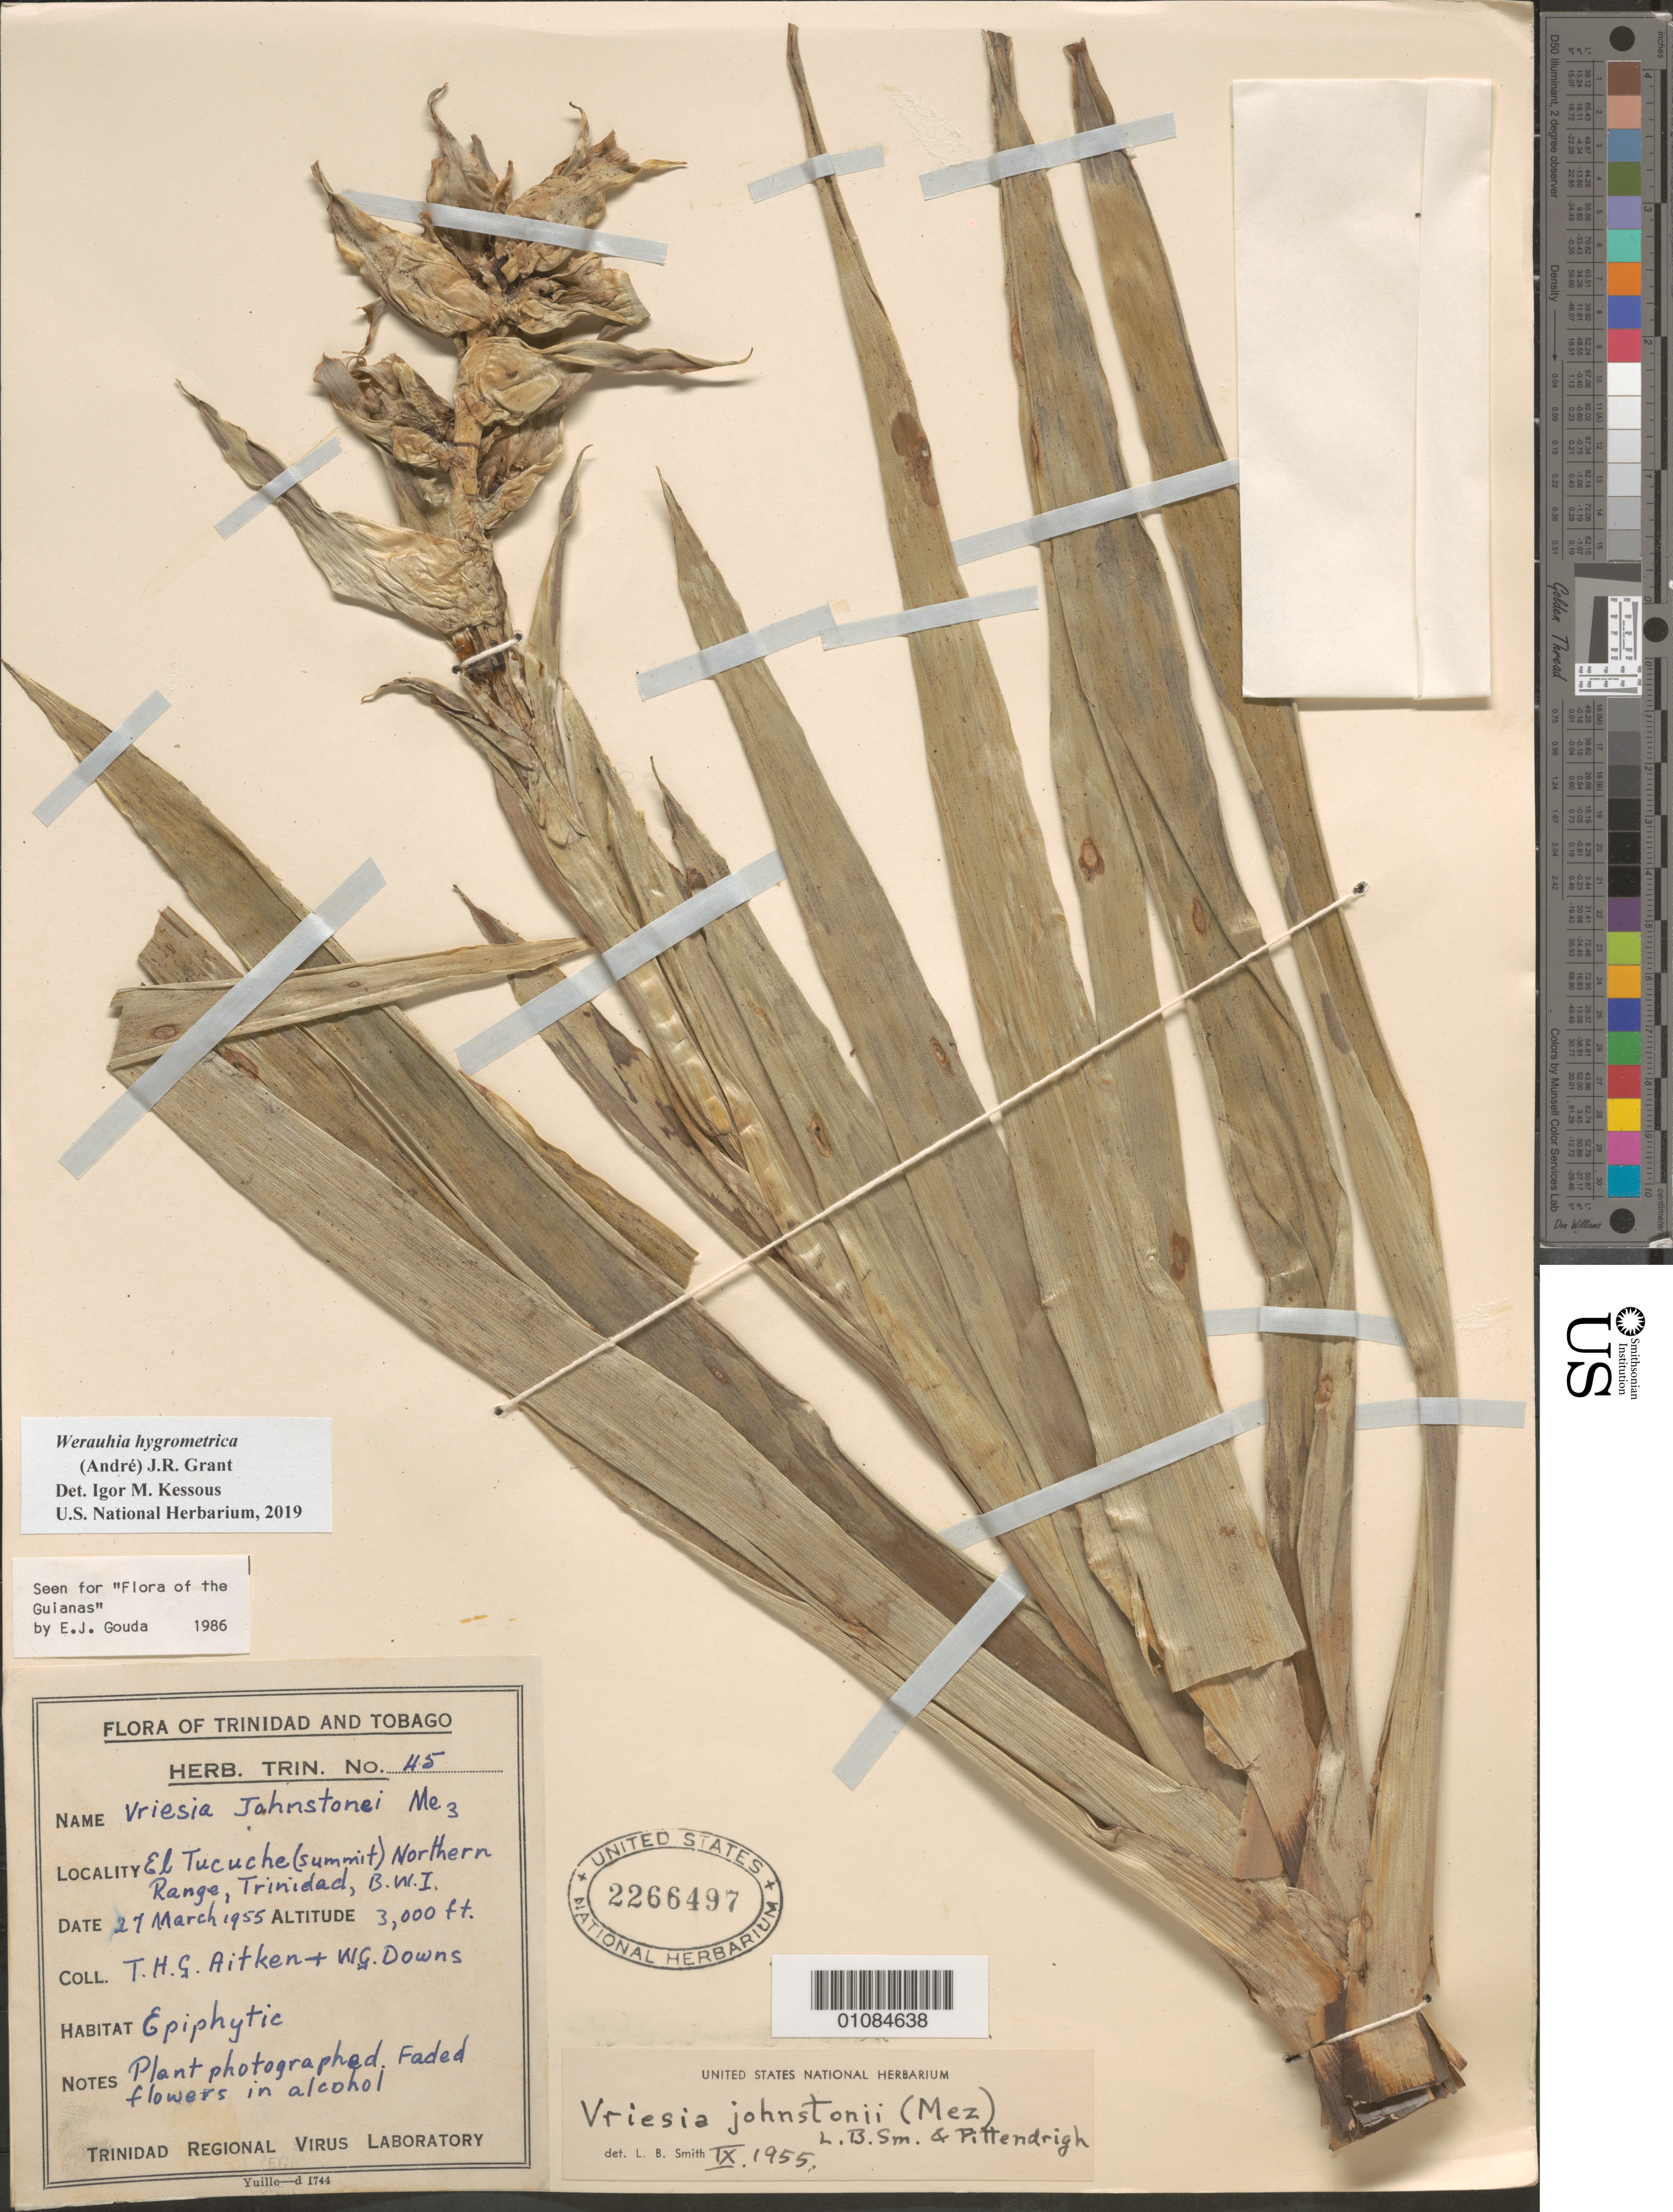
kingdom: Plantae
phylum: Tracheophyta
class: Liliopsida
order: Poales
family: Bromeliaceae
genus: Werauhia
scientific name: Werauhia hygrometrica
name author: (André) J.R. Grant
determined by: Kessous, Igor M.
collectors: T. Aitken & W. G. Downs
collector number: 45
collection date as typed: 27 Mar 1955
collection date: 1955-03-27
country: Trinidad and Tobago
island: Trinidad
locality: El Tucuche (summit), Northern Range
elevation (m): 914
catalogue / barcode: US 2266497